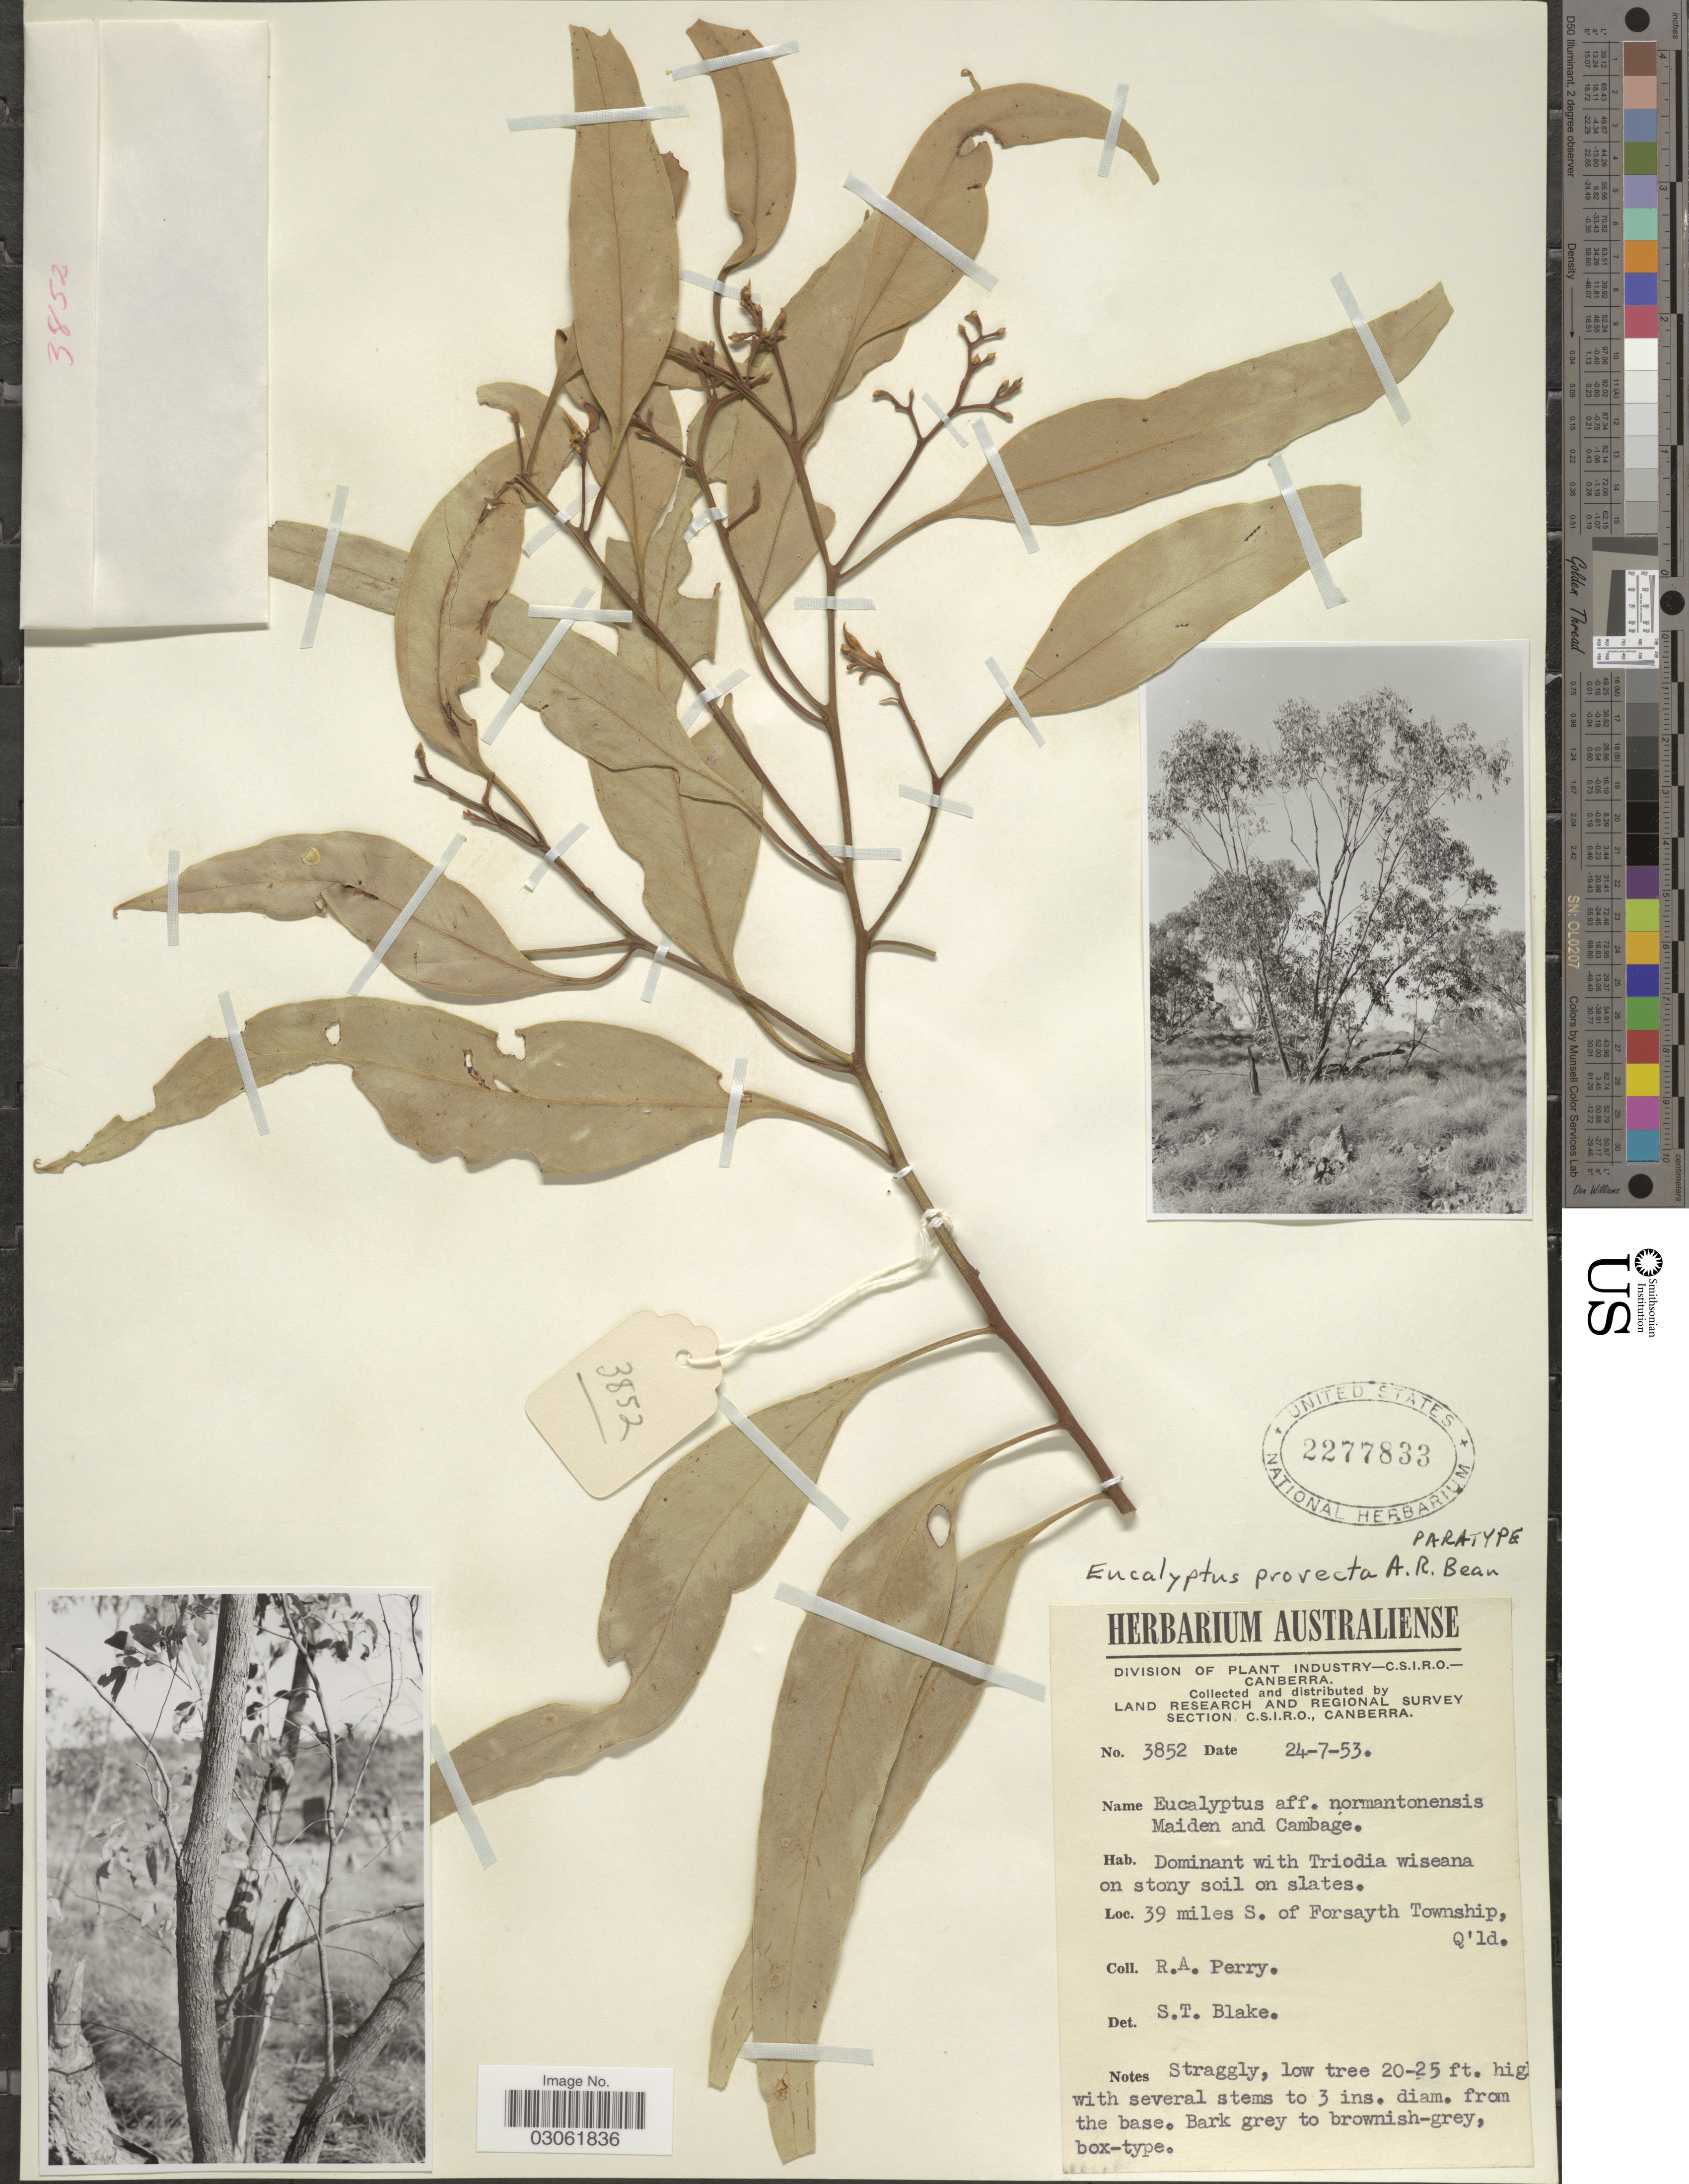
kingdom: Plantae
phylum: Tracheophyta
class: Magnoliopsida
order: Myrtales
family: Myrtaceae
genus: Eucalyptus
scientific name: Eucalyptus provecta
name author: A.R. Bean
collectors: Perry, R. A.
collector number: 3852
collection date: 1953-07-24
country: Australia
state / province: Queensland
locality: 39 miles S. of Forsayth Township.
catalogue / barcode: US 2277833